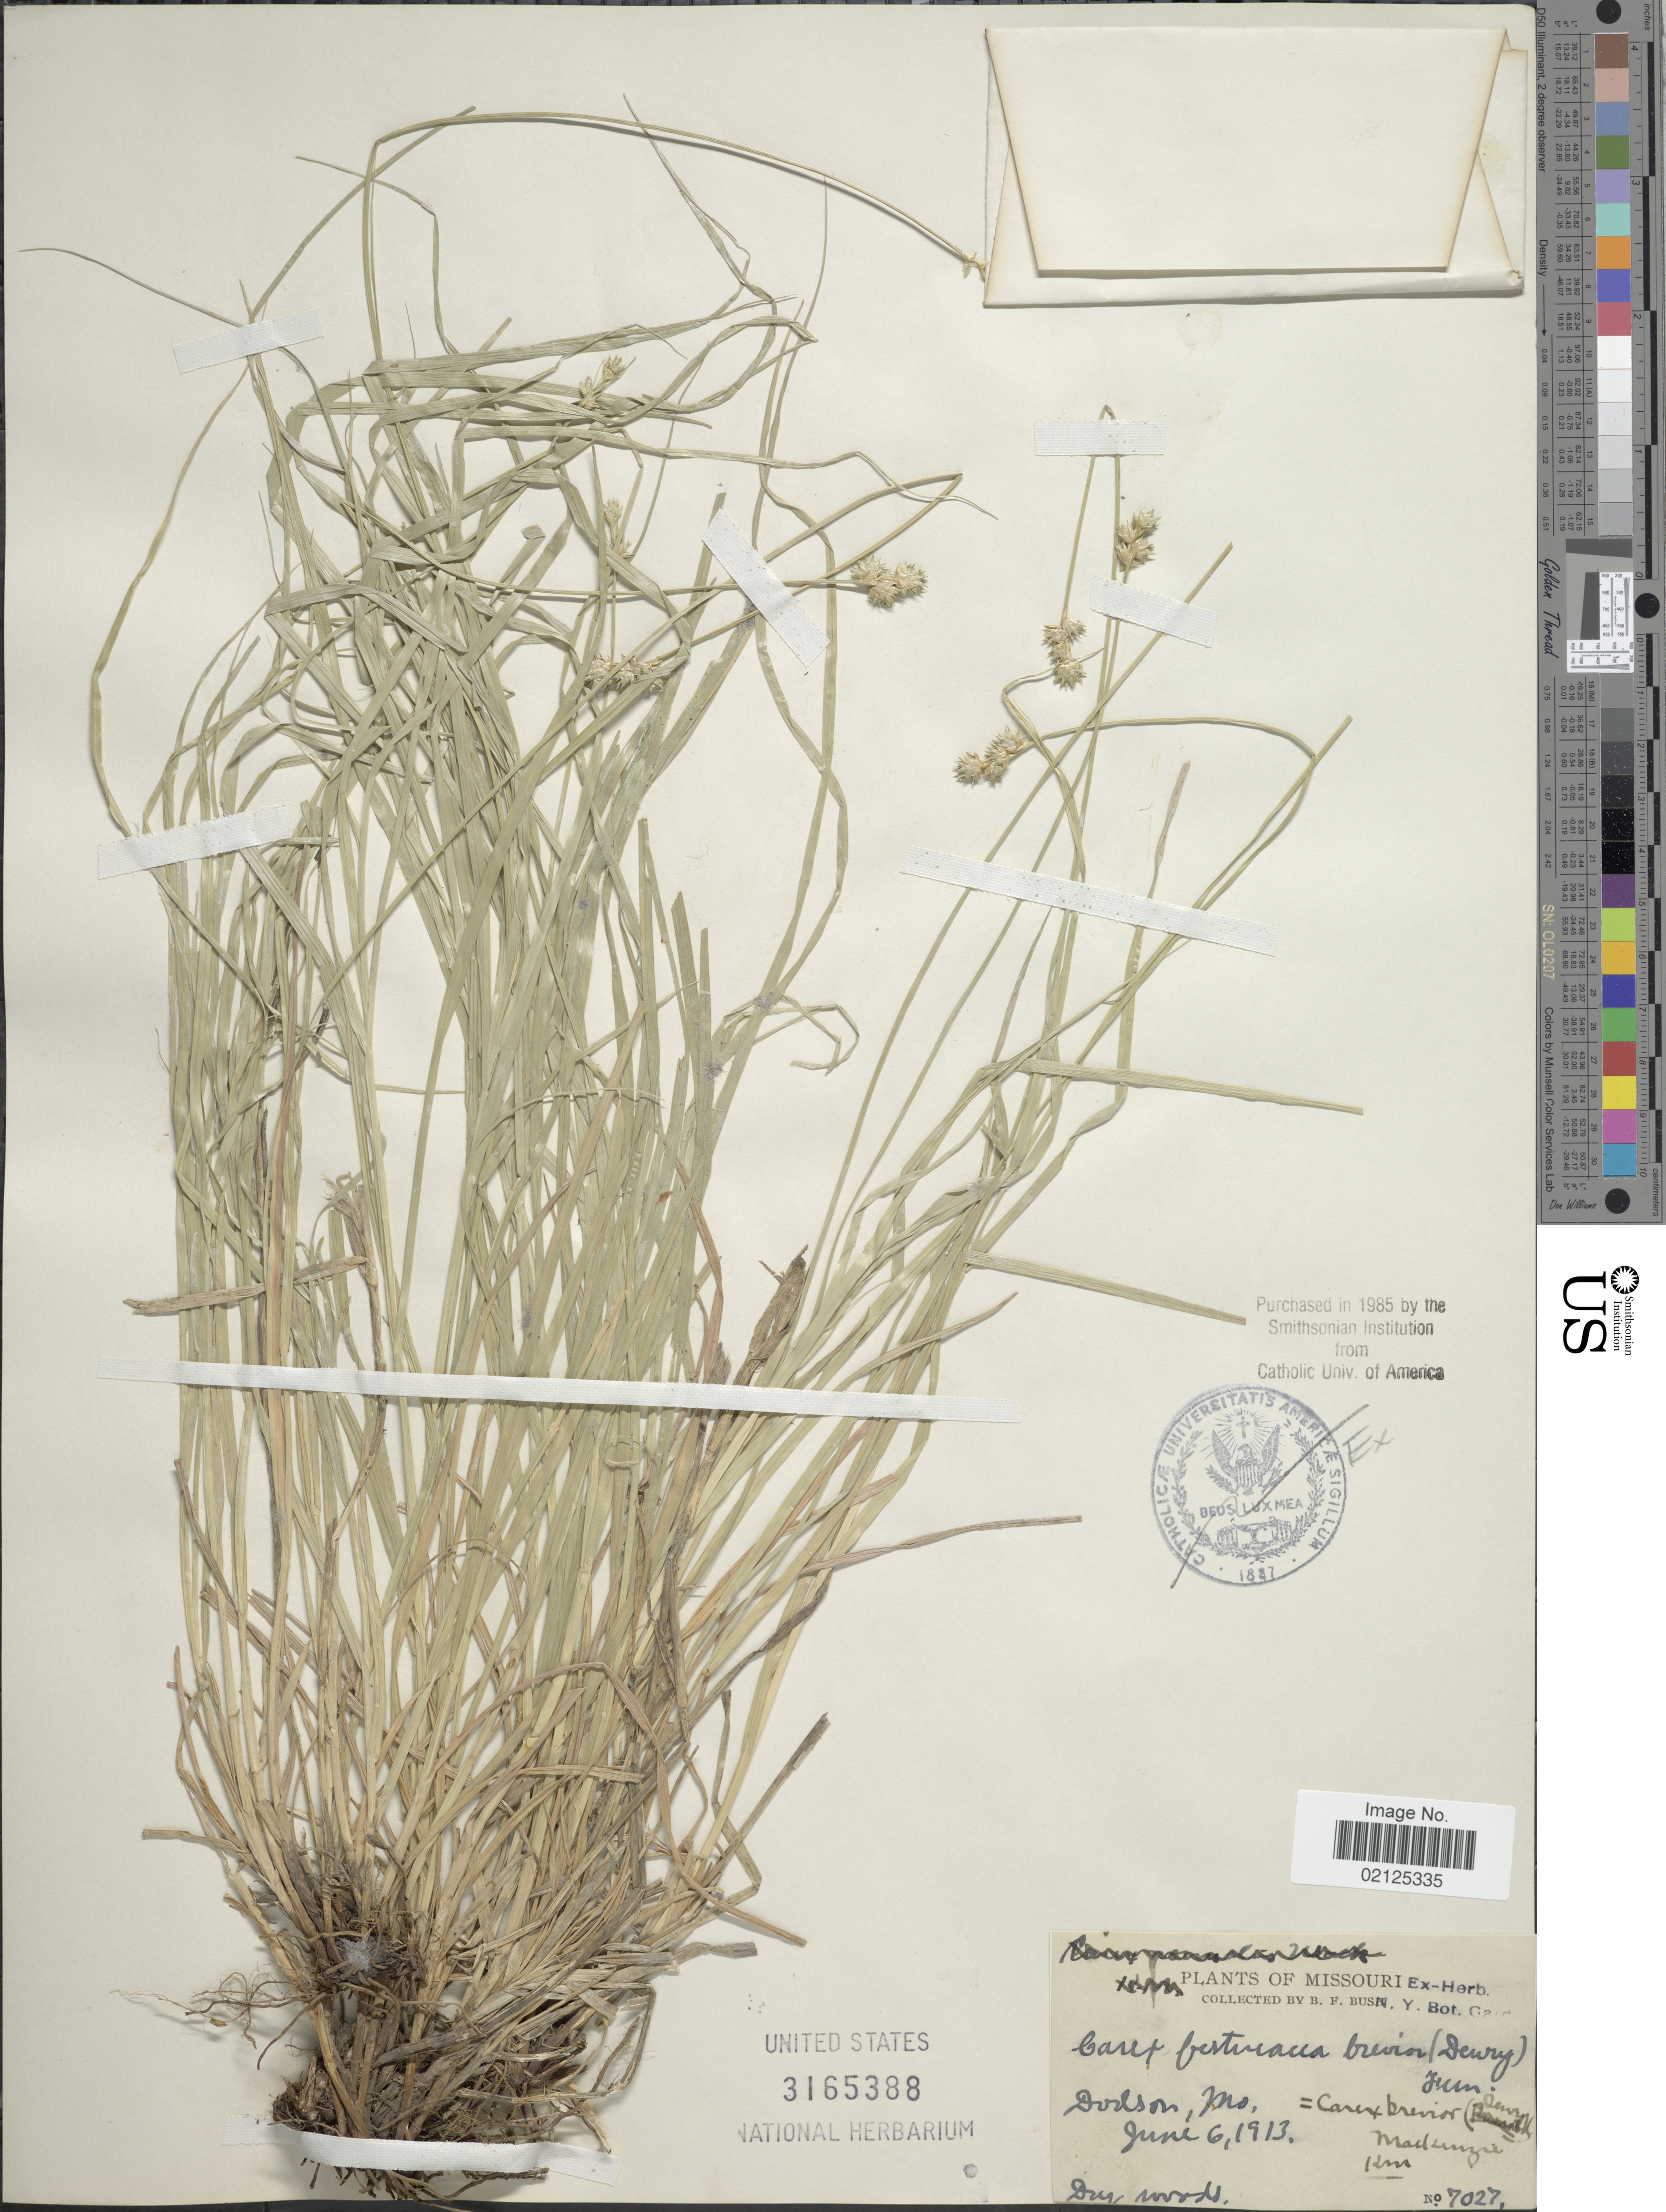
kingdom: Plantae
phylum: Tracheophyta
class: Liliopsida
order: Poales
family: Cyperaceae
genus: Carex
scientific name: Carex molesta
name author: Mack.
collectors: B. F. Bush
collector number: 7027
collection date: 1913-06-06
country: United States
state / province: Missouri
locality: Dodon, Dry woods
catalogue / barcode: US 3165388